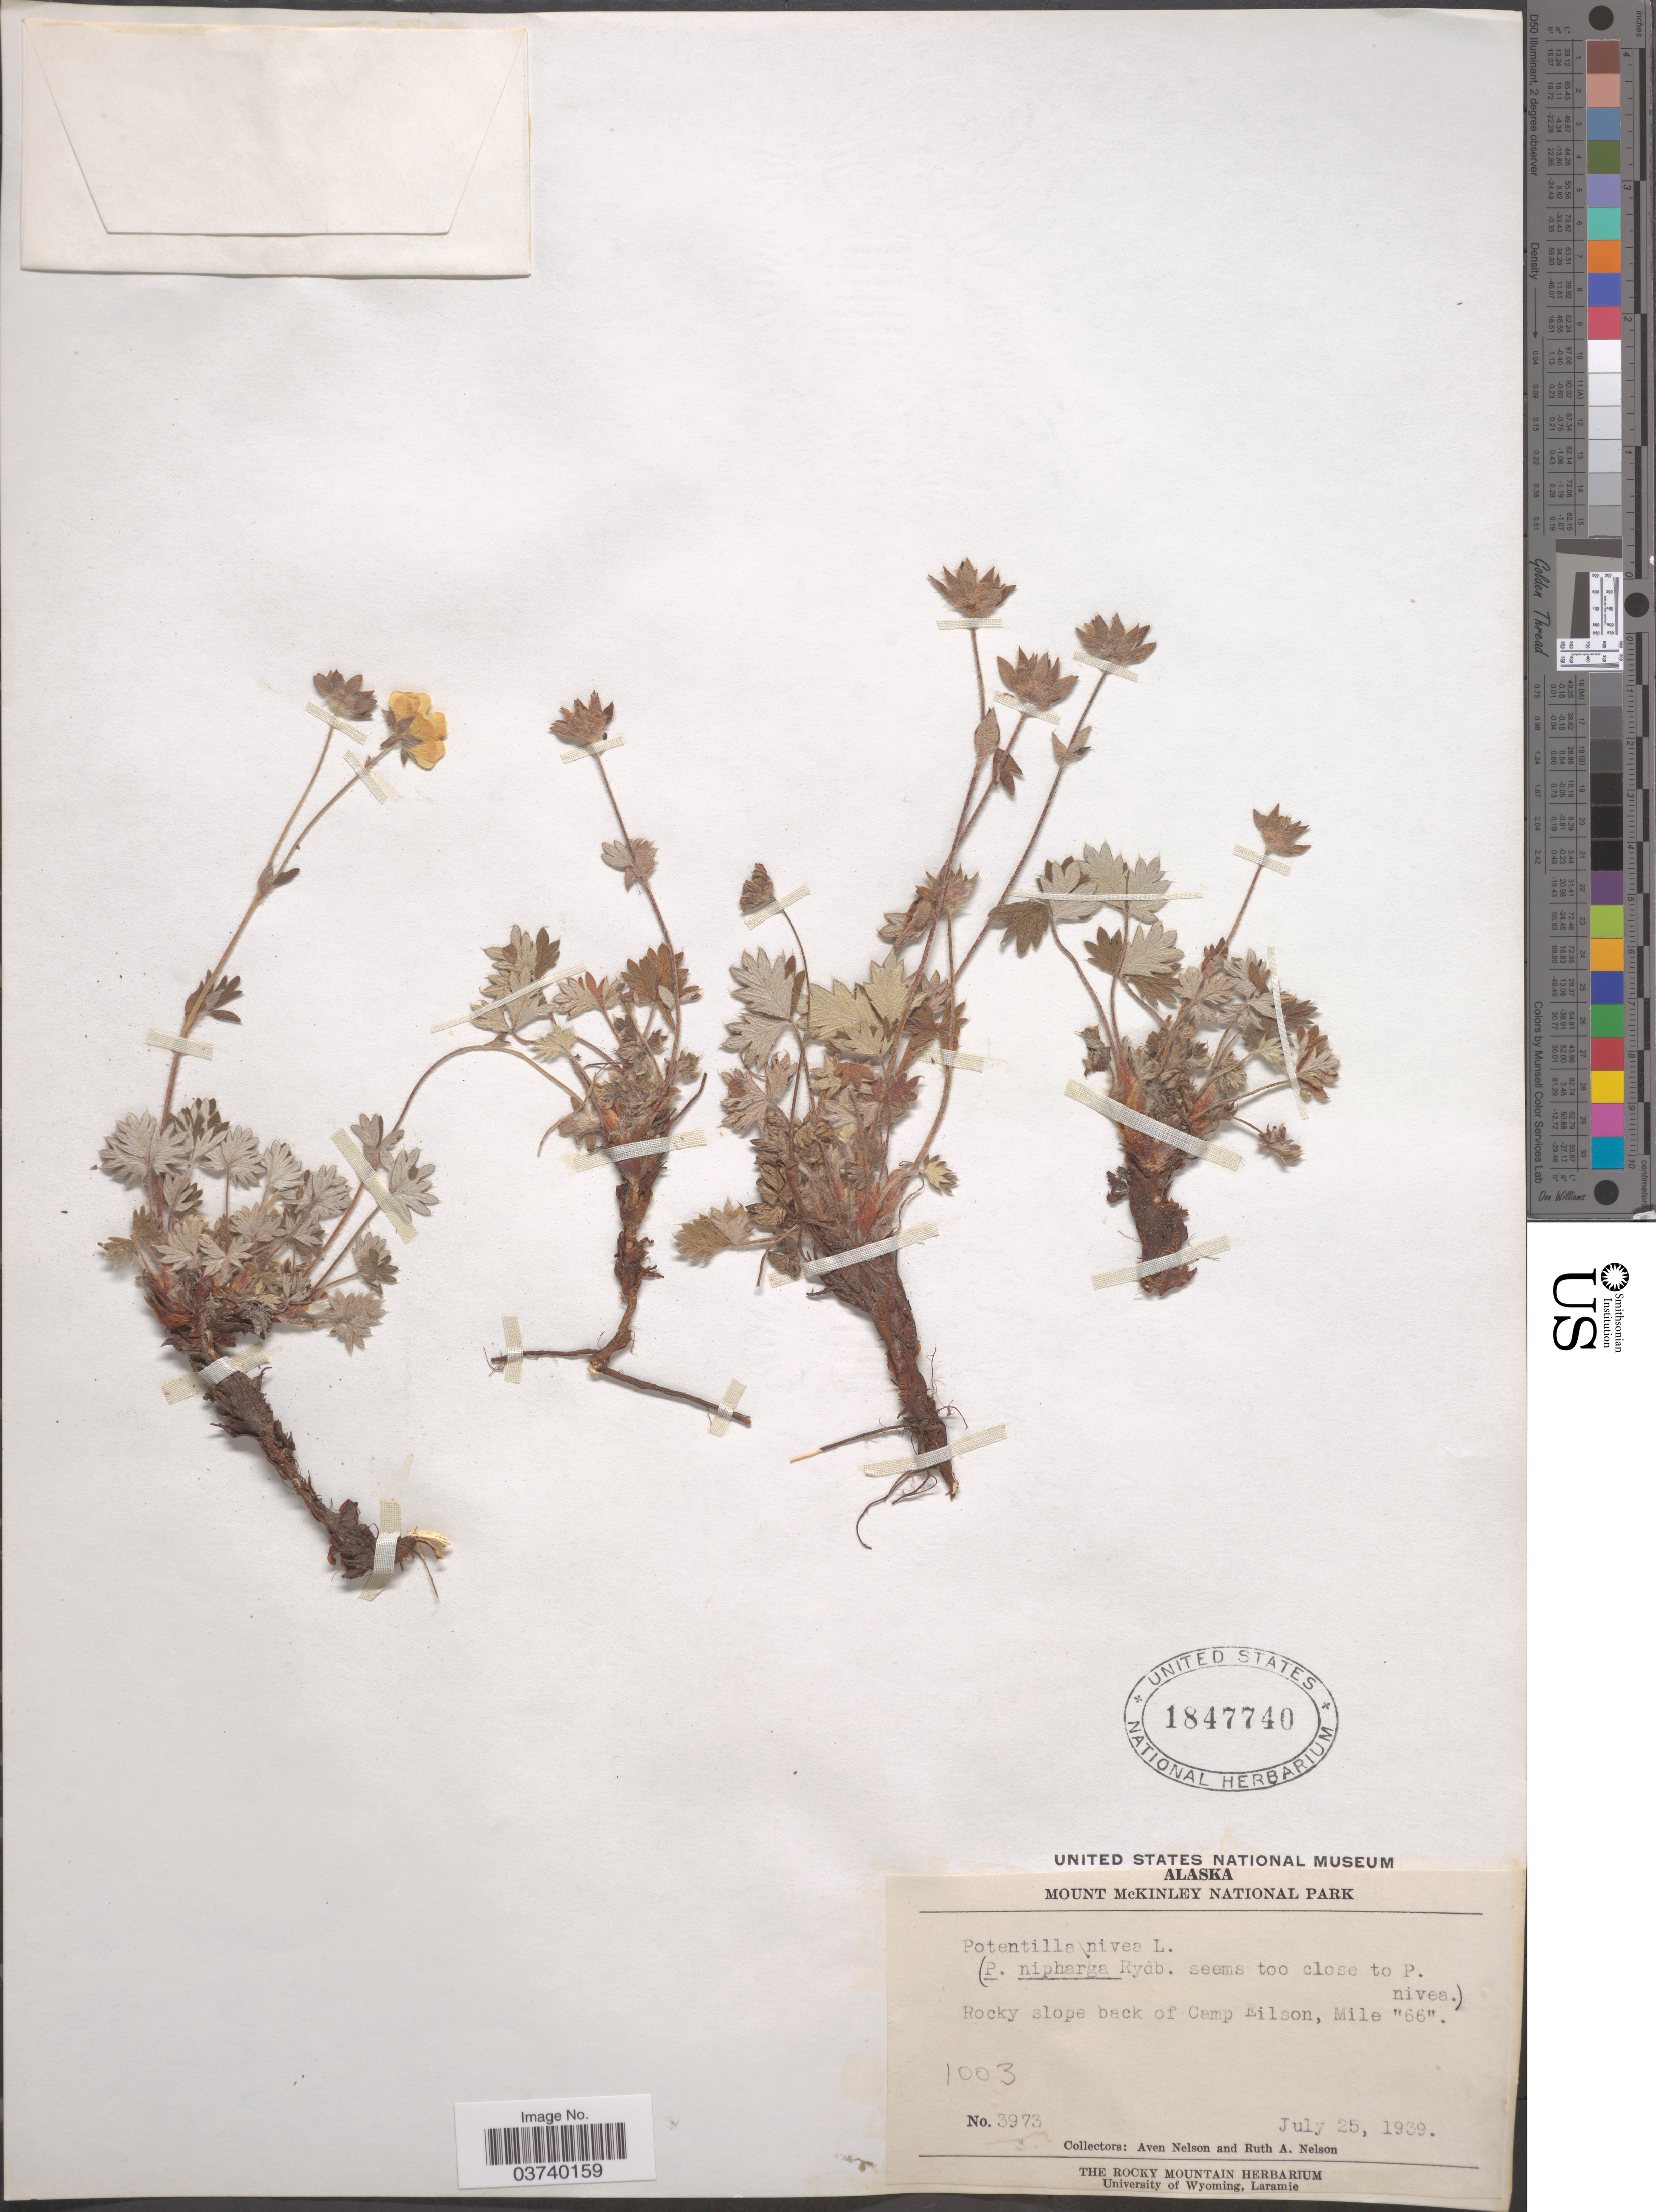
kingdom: Plantae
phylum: Tracheophyta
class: Magnoliopsida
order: Rosales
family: Rosaceae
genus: Potentilla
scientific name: Potentilla nivea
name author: L.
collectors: A. Nelson & R. A. Nelson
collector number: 3973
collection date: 1939-07-25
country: United States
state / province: Alaska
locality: Mount McKinley National Park. Back of Camp Eilson, Mile "66".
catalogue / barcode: US 1847740